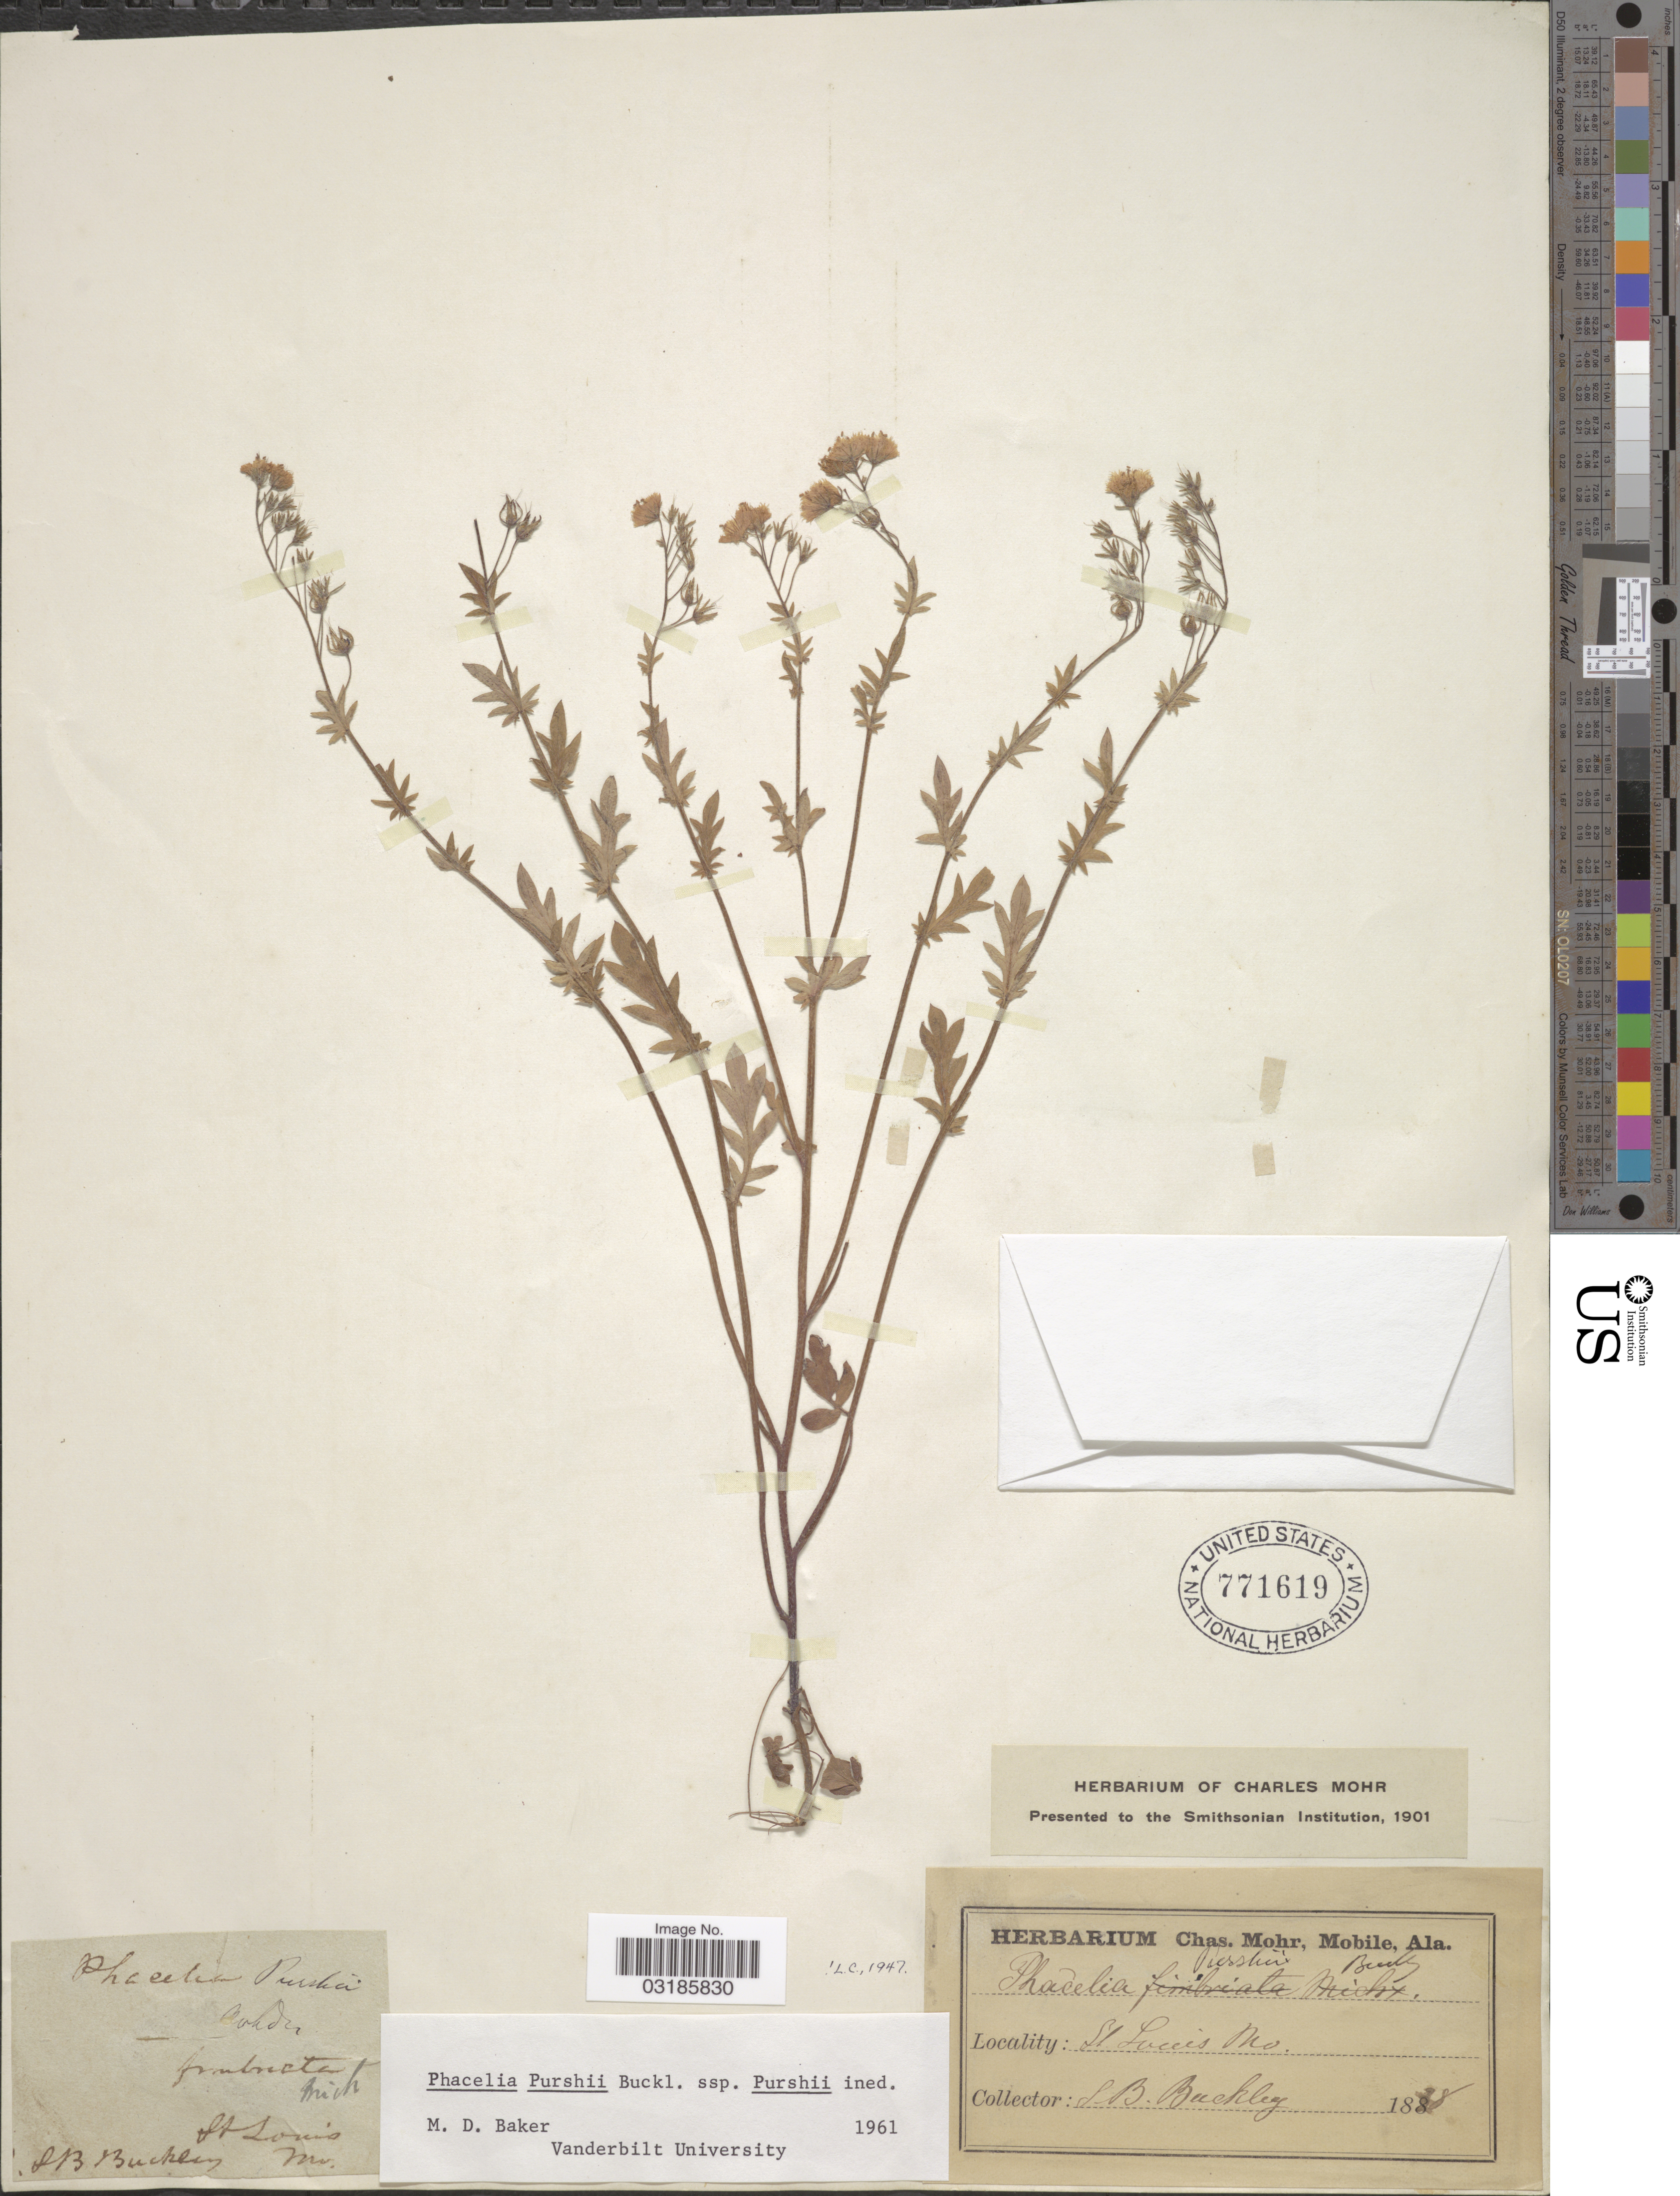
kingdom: Plantae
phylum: Tracheophyta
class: Magnoliopsida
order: Boraginales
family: Hydrophyllaceae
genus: Phacelia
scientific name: Phacelia purshii subsp. purshii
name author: Buckley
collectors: L. Buckley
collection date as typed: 188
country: United States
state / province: Missouri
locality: St. Louis. Mo.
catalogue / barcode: US 771619